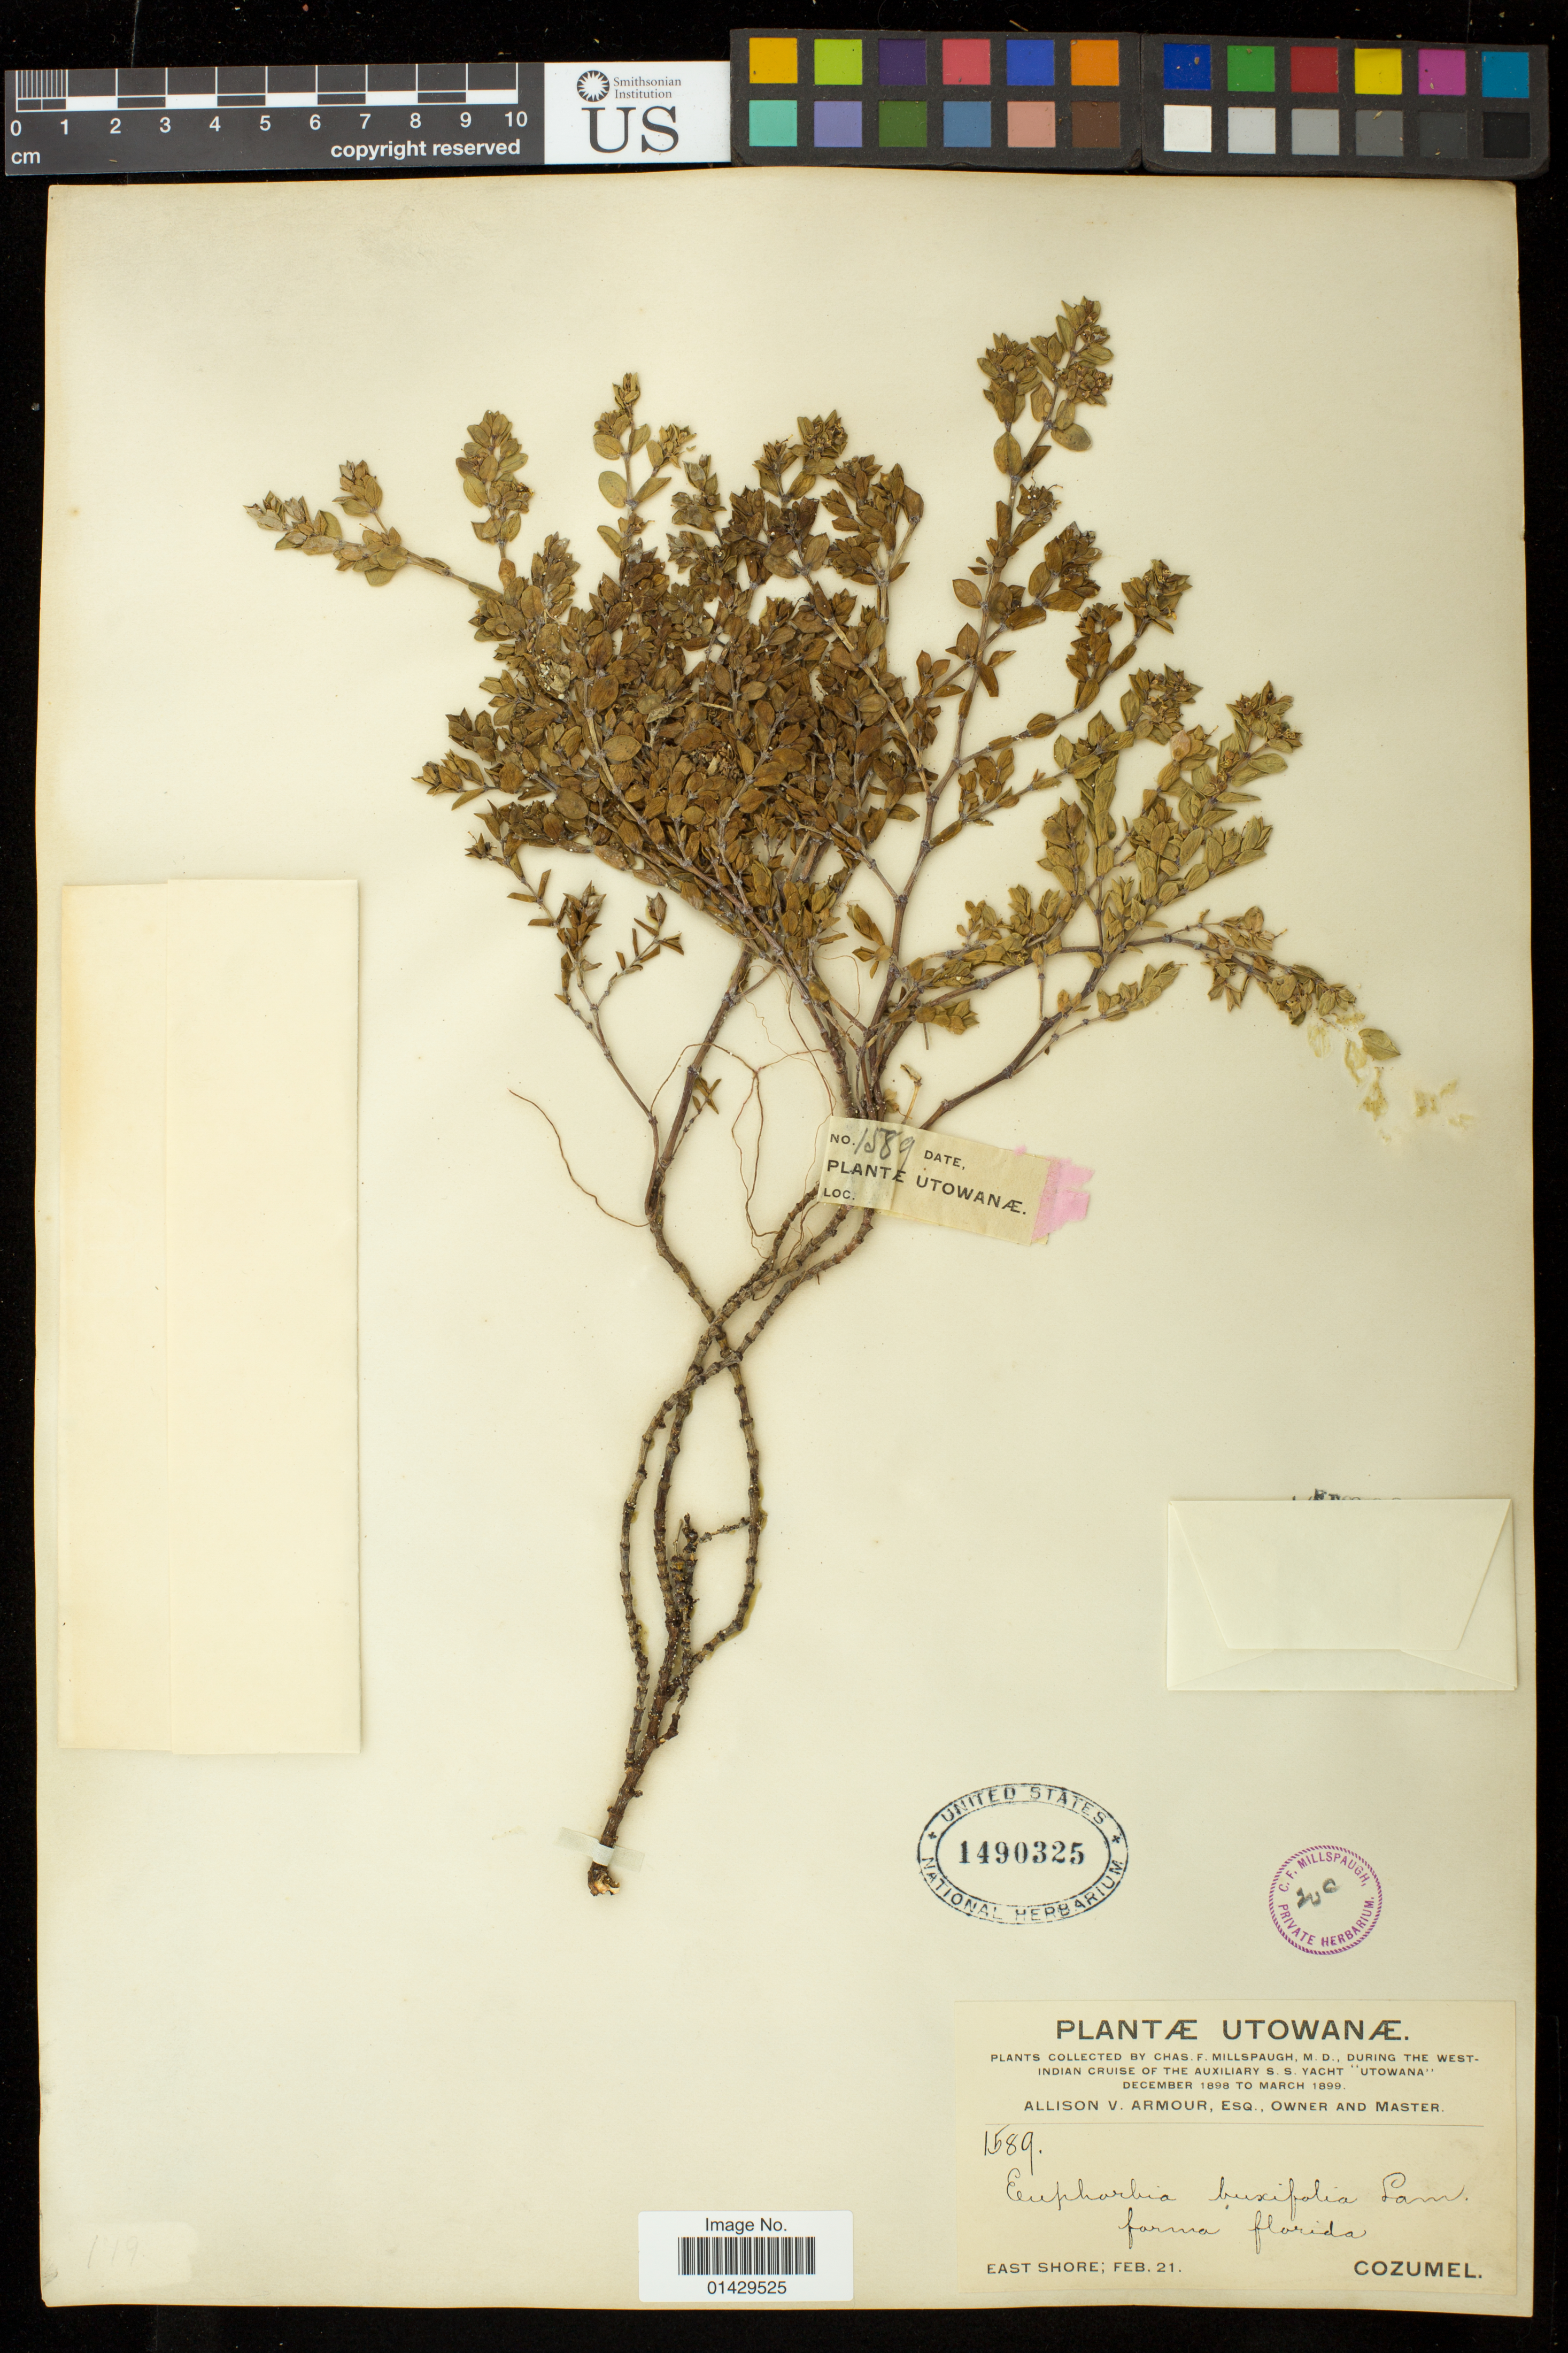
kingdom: Plantae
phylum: Tracheophyta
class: Magnoliopsida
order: Malpighiales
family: Euphorbiaceae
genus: Euphorbia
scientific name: Euphorbia mesembryanthemifolia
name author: Jacq.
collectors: C. F. Millspaugh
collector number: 1589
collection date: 1899-02-21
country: Mexico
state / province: Quintana Roo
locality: East Shore, Cozumel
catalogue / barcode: US 1490325